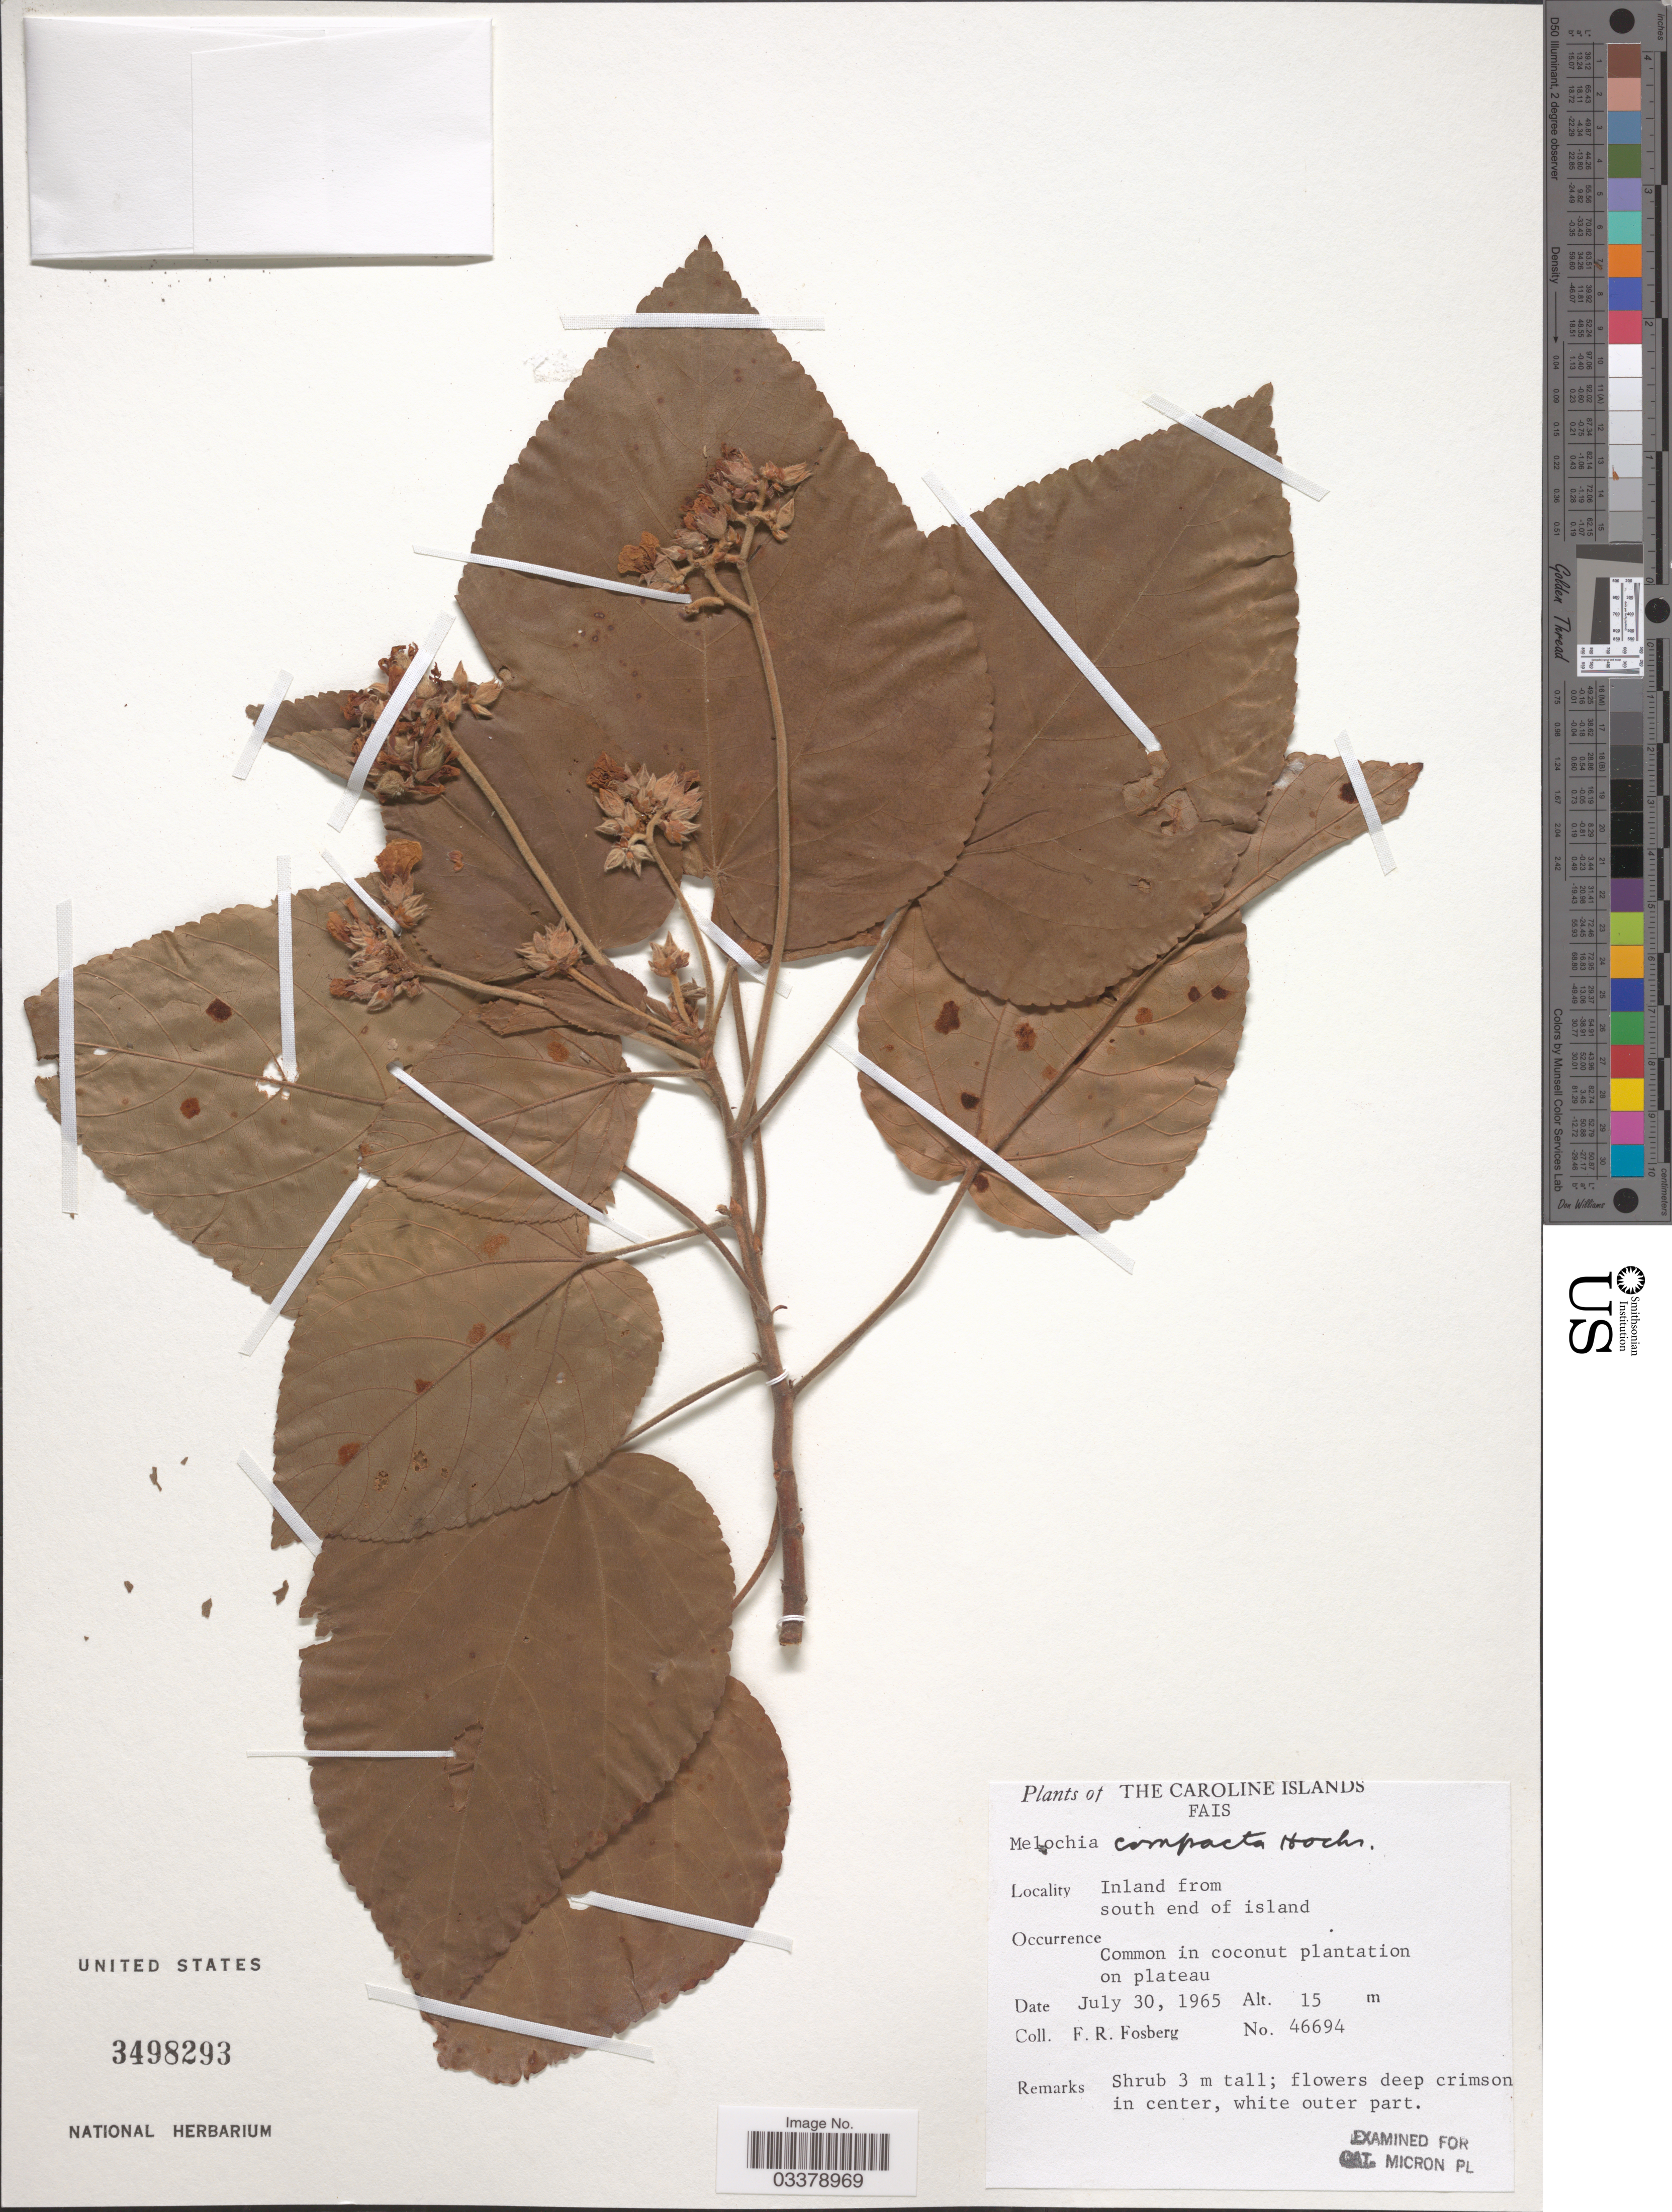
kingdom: Plantae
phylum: Tracheophyta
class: Magnoliopsida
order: Malvales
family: Malvaceae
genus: Melochia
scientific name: Melochia compacta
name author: Hochr.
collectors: F. R. Fosberg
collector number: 46694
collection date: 1965-07-30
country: Micronesia, Federated States of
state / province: Yap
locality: The Caroline Islands, Fais, Inland from south end of island. Common in coconut plantation on plateau.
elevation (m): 15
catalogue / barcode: US 3498293